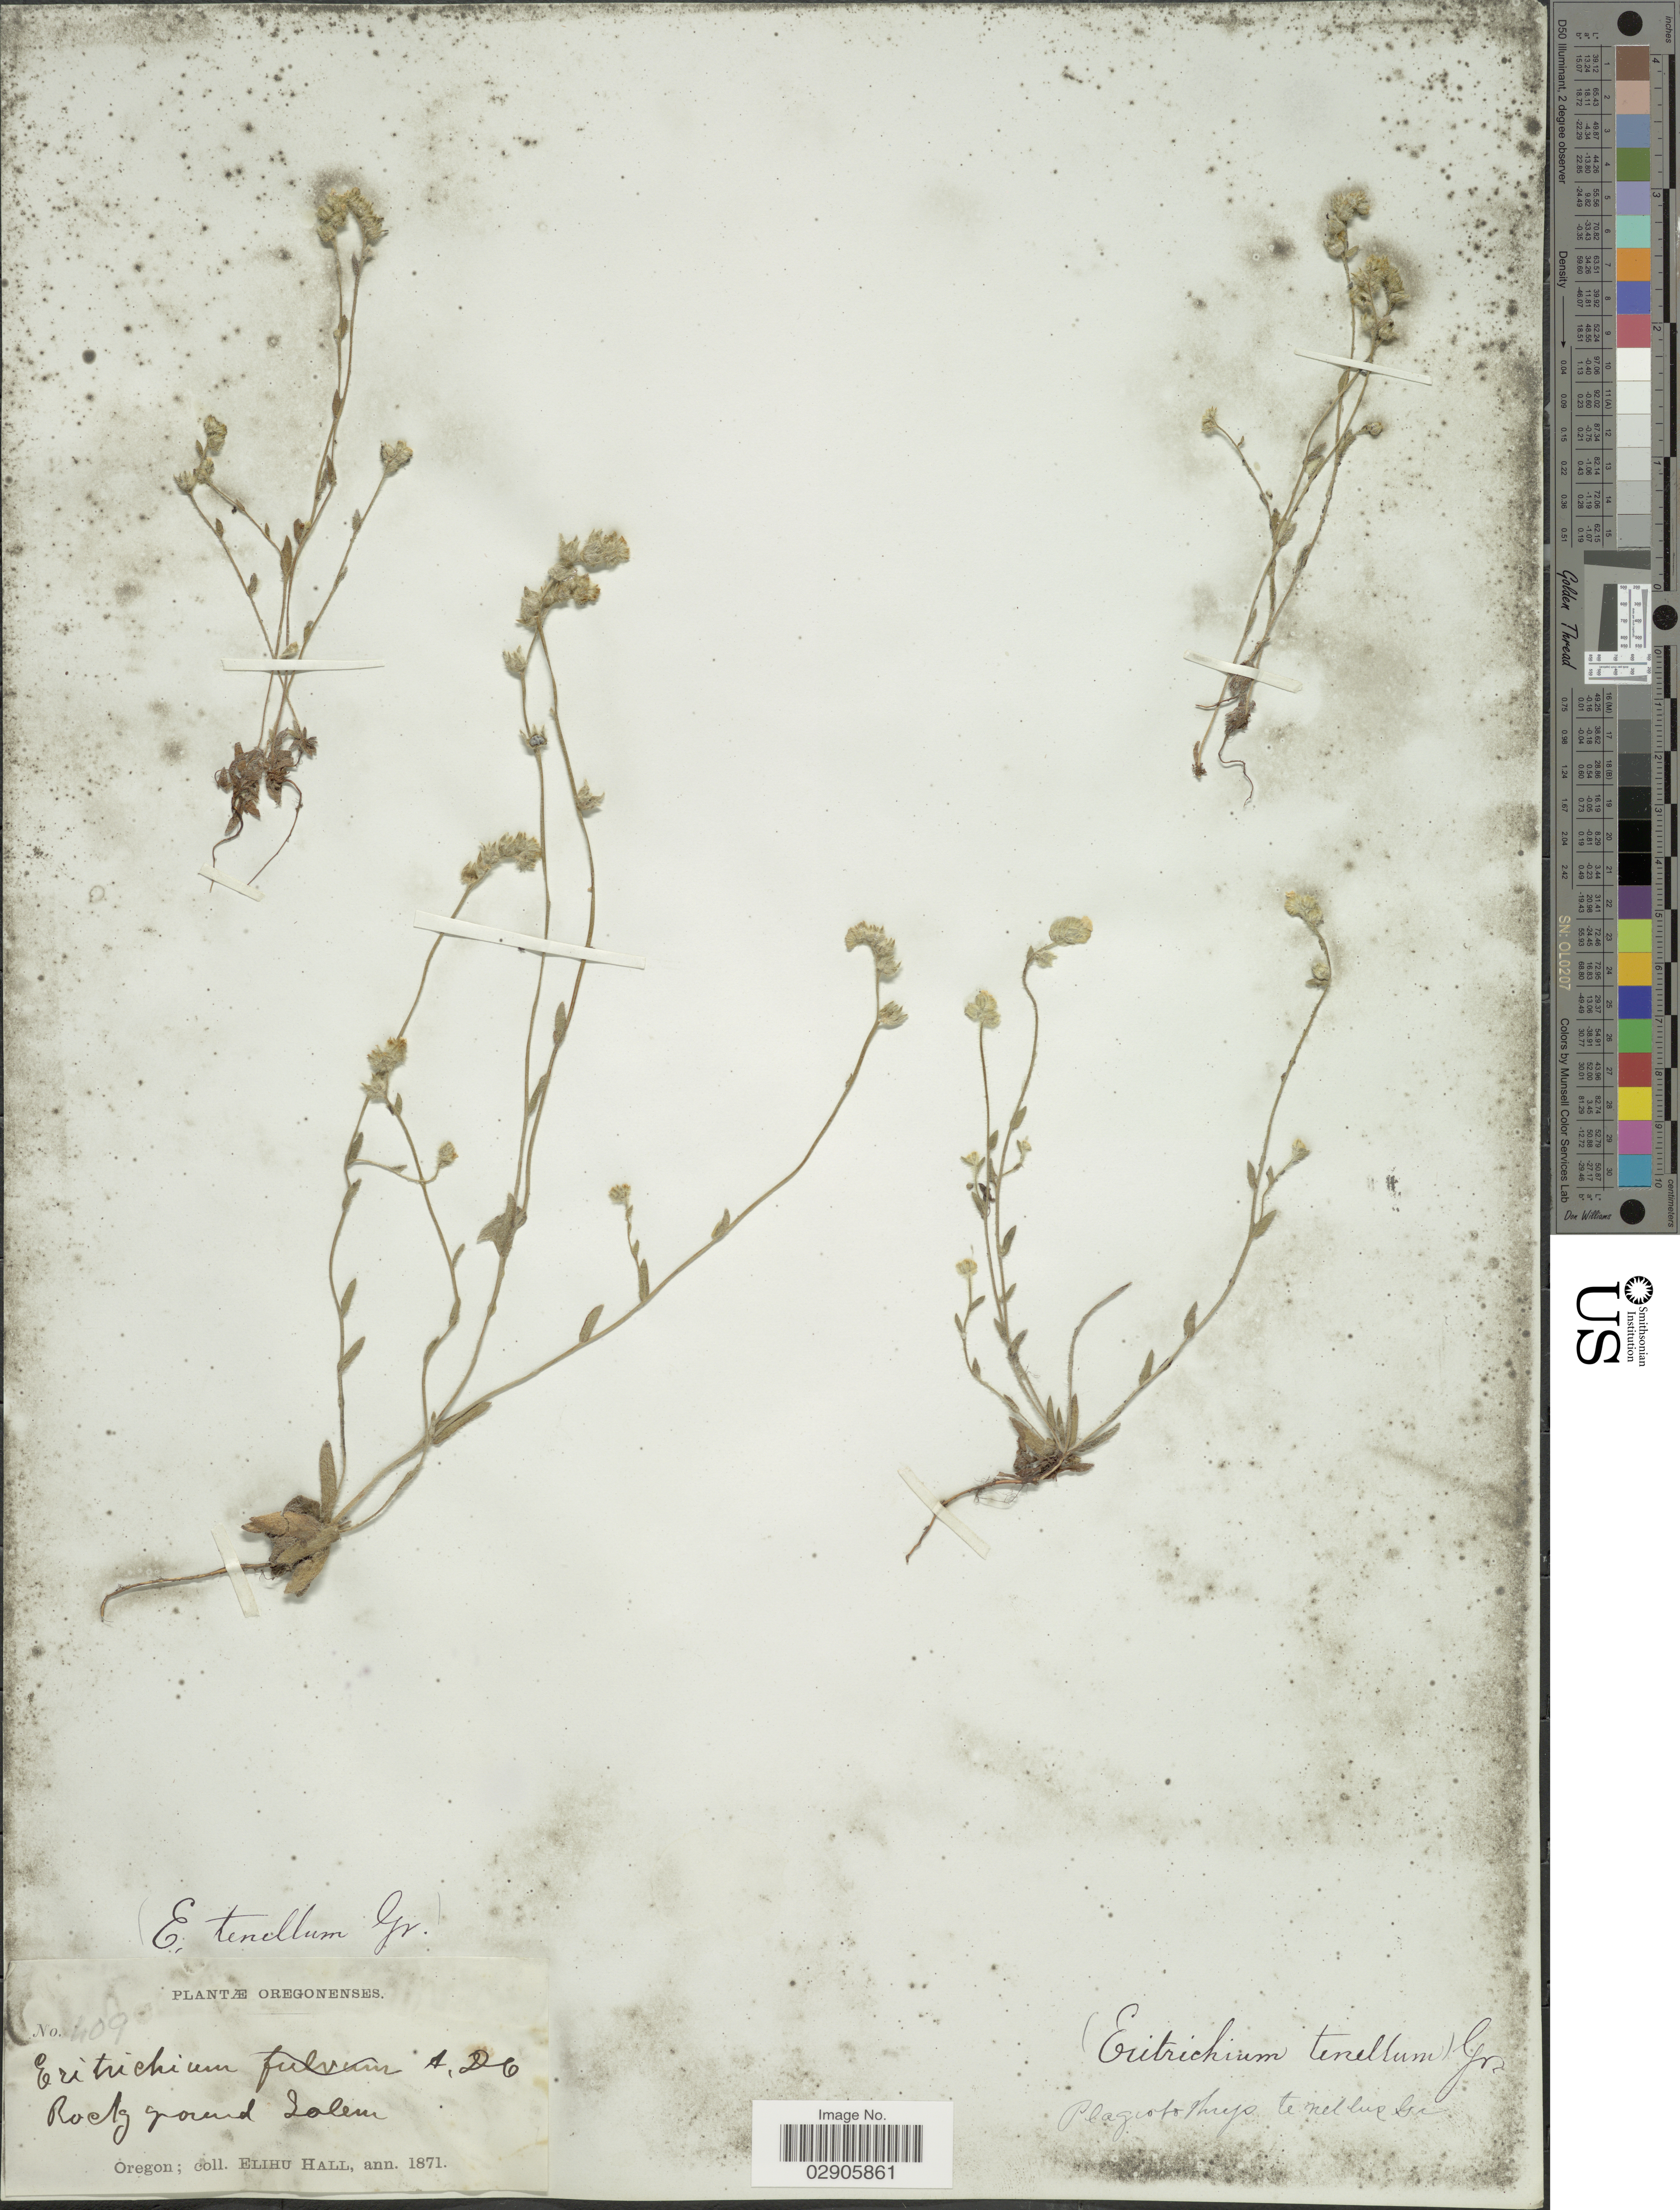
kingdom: Plantae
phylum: Tracheophyta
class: Magnoliopsida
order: Boraginales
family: Boraginaceae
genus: Plagiobothrys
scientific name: Plagiobothrys tenellus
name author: (Nutt.) A. Gray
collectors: E. Hall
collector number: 409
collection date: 1871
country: United States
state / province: Oregon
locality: Rocky ground Salem.